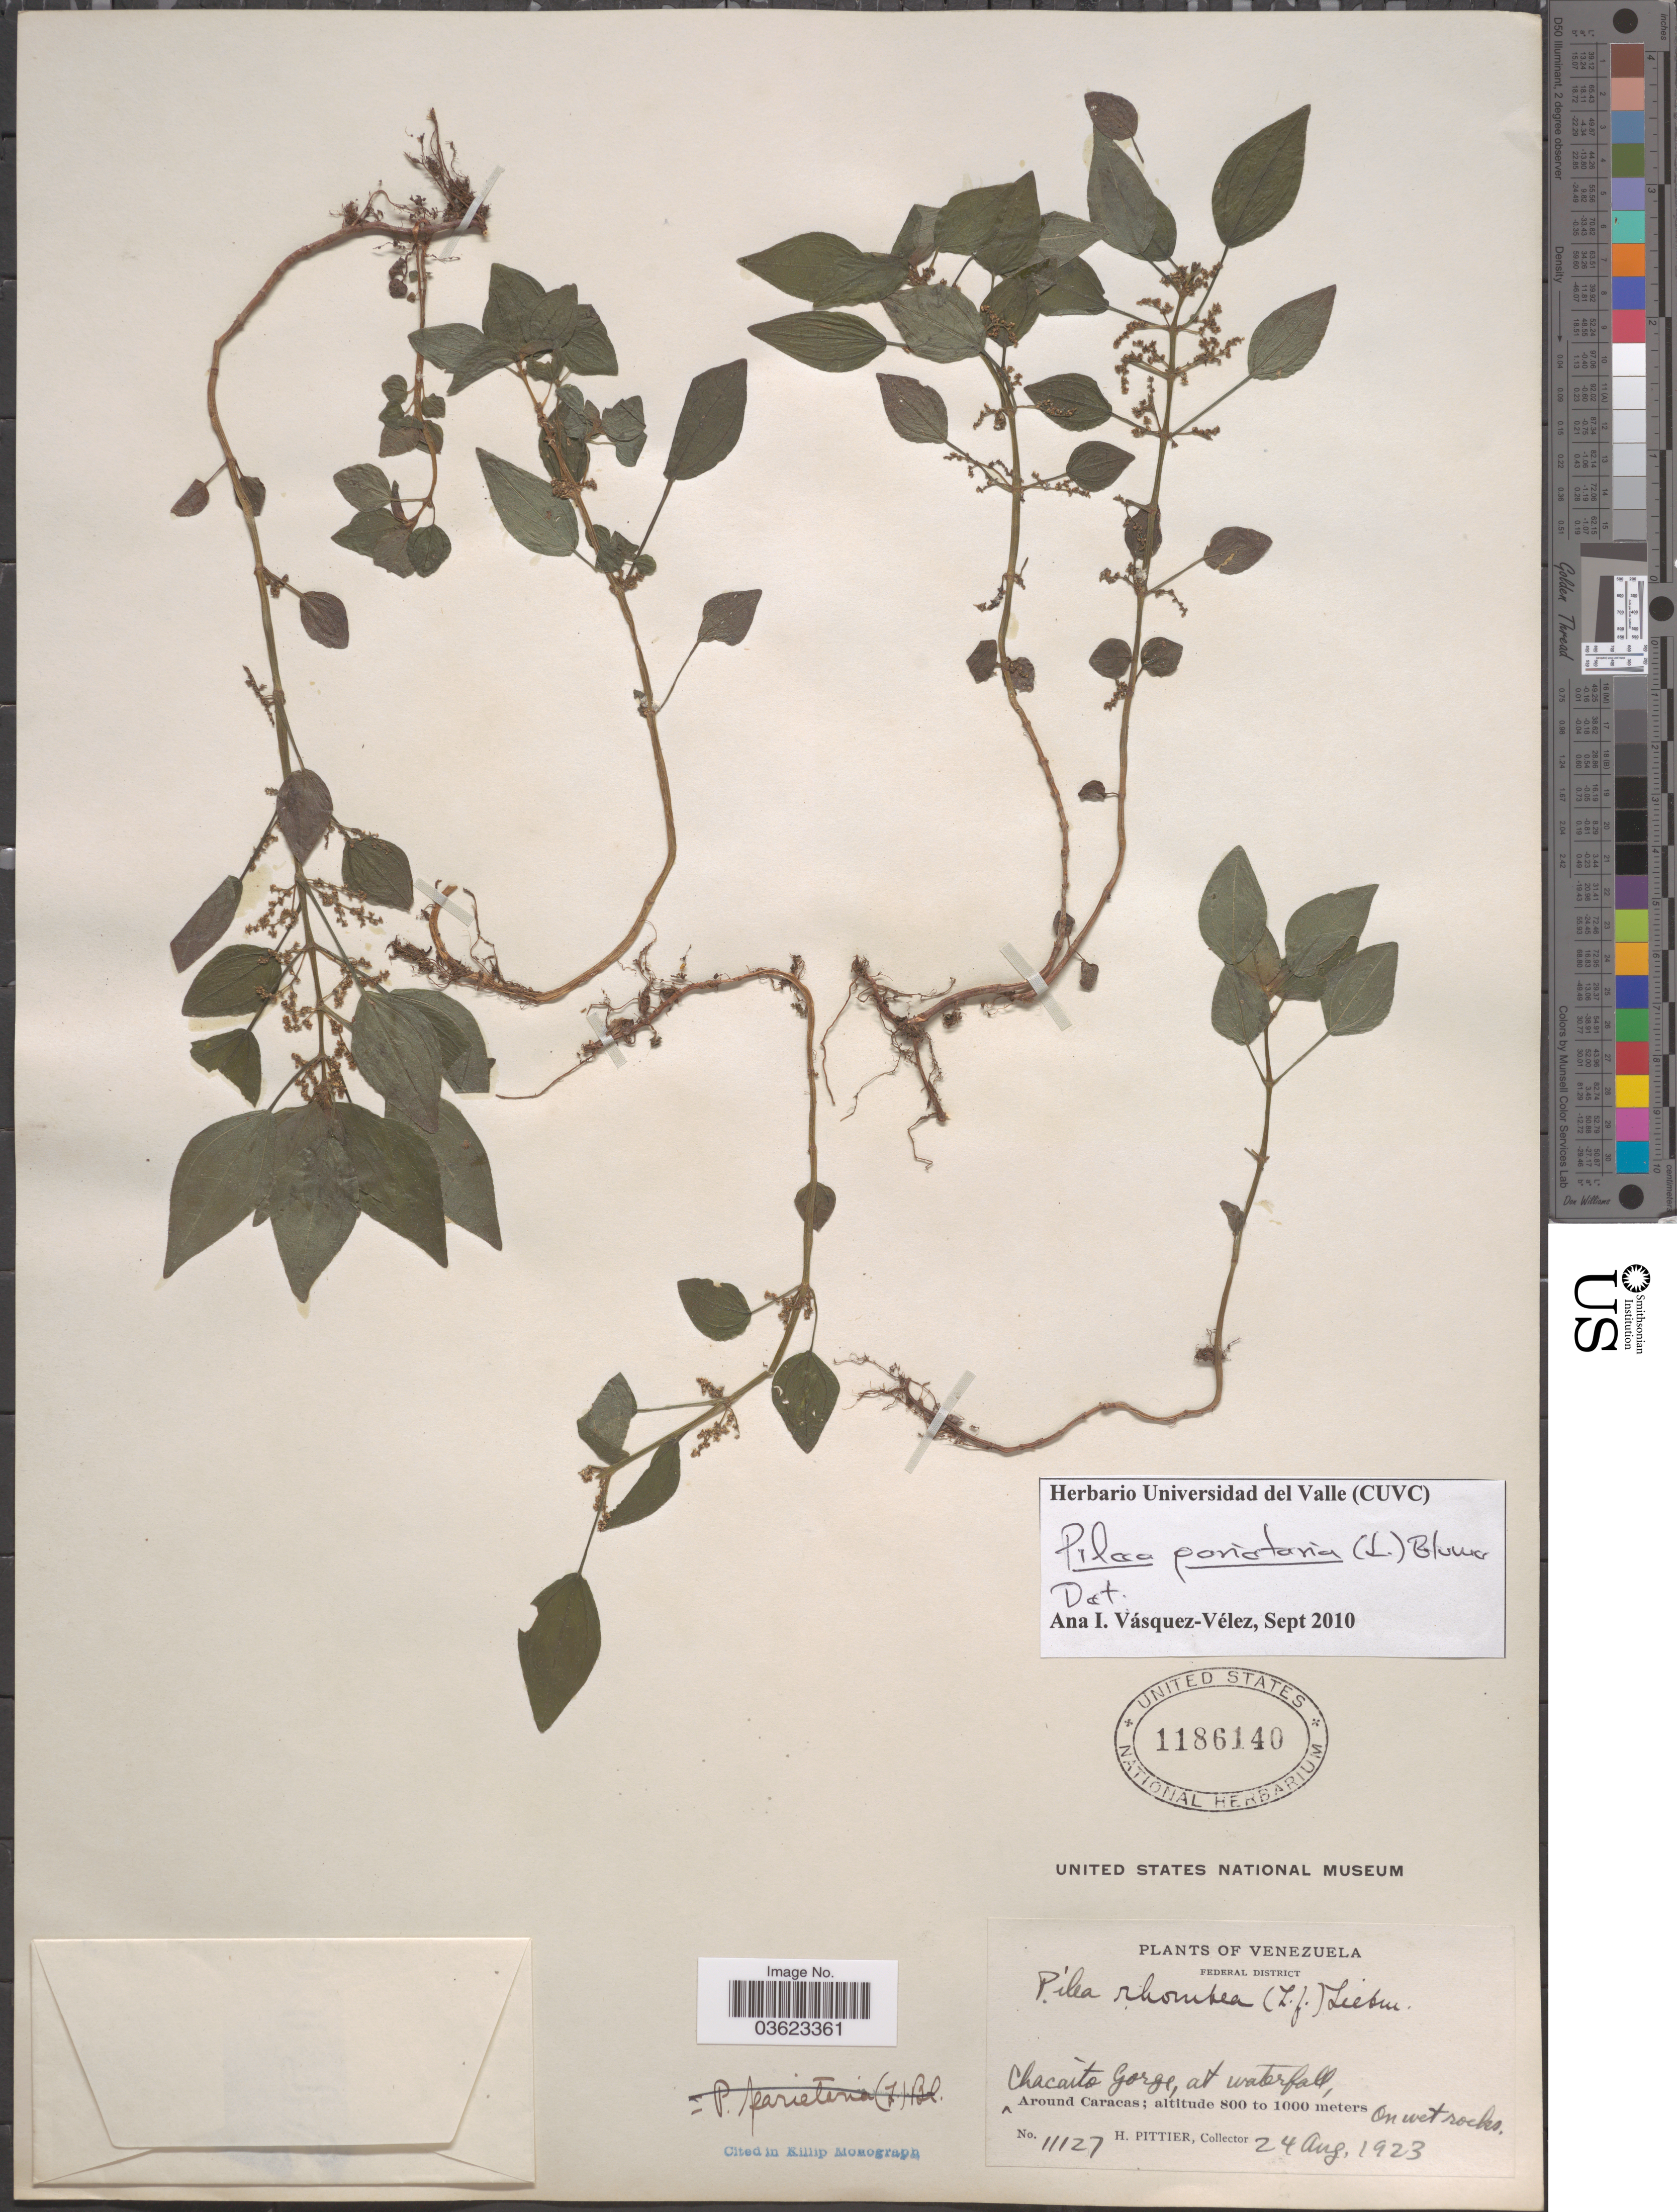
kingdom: Plantae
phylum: Tracheophyta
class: Magnoliopsida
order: Rosales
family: Urticaceae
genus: Pilea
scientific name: Pilea parietaria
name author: (L.) Blume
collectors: H. F. Pittier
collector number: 11127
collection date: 1923-08-24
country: Venezuela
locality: Federal District. Chacaito Gorge, at waterfall, around Caracas.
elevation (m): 800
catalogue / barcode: US 1186140